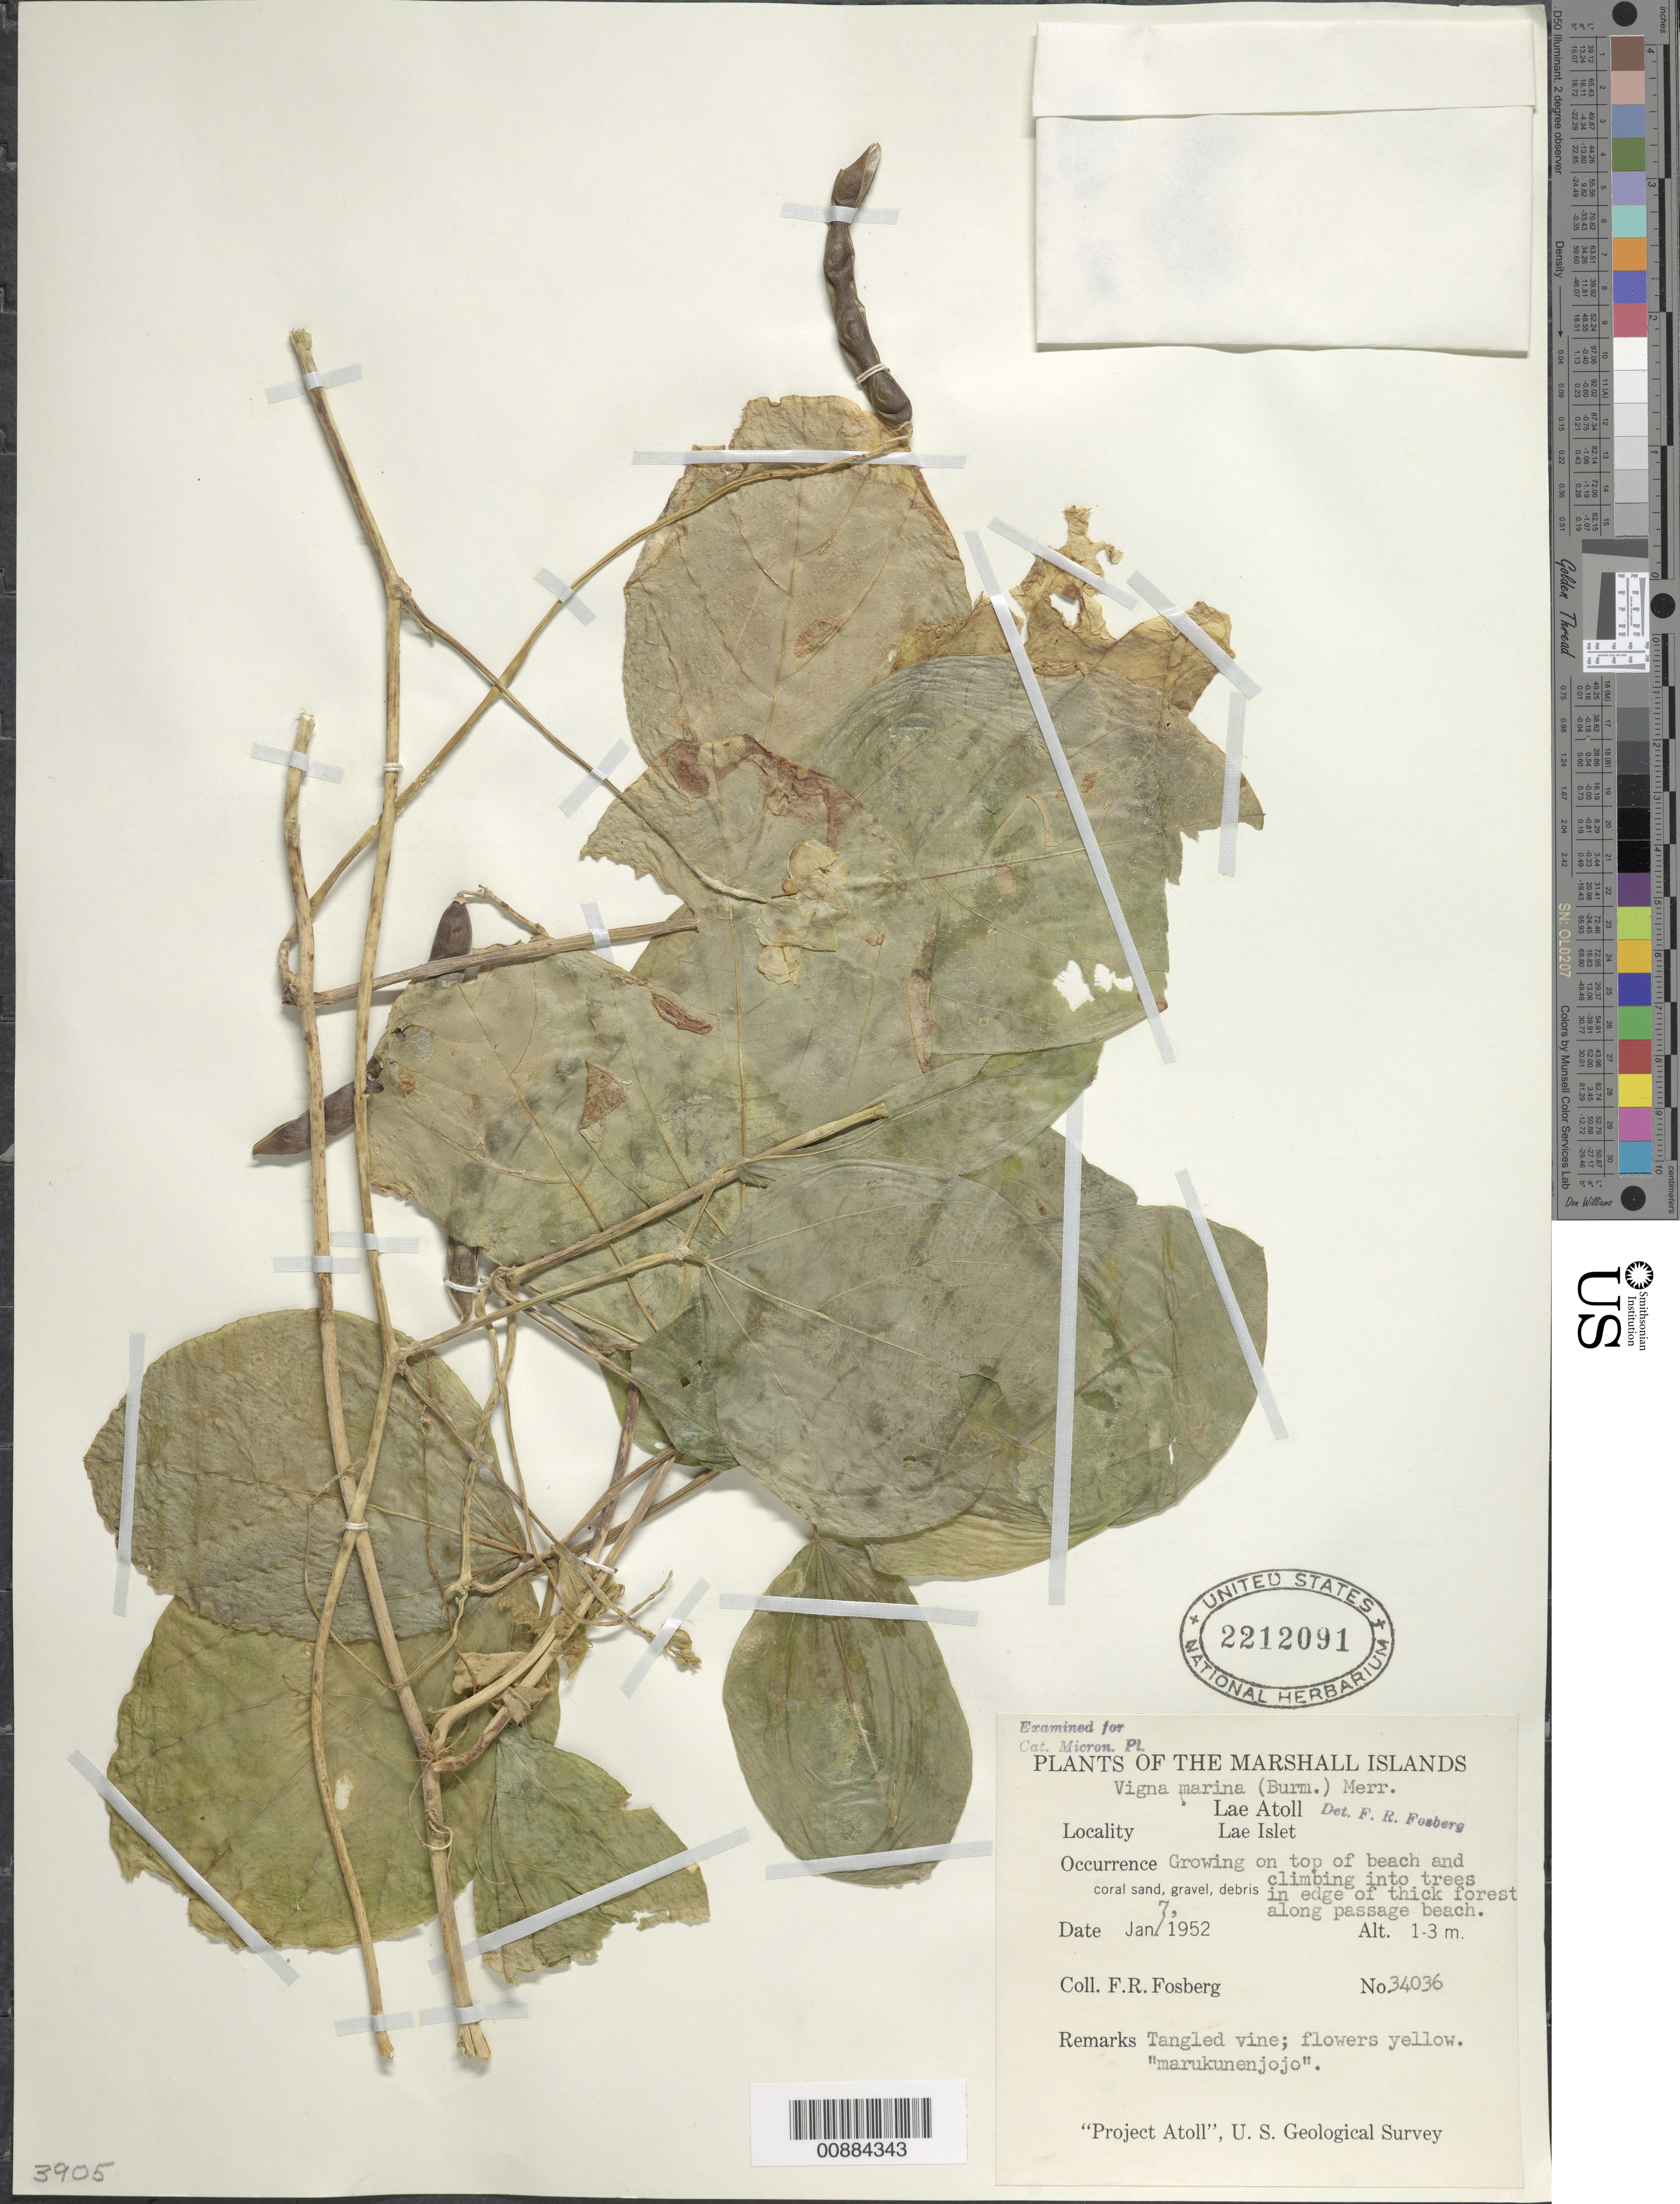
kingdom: Plantae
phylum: Tracheophyta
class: Magnoliopsida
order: Fabales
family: Fabaceae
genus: Vigna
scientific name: Vigna marina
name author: (Burm.) Merr.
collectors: F. R. Fosberg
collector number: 34036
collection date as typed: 07 Jan 1952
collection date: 1952-01-07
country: Marshall Islands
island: Lae Atoll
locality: Lae Islet. Growing on top of beach and climbing into trees.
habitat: Edge of thick forest along passage beach. Coral sand, gravel, debris.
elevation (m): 1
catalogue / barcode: US 2212091